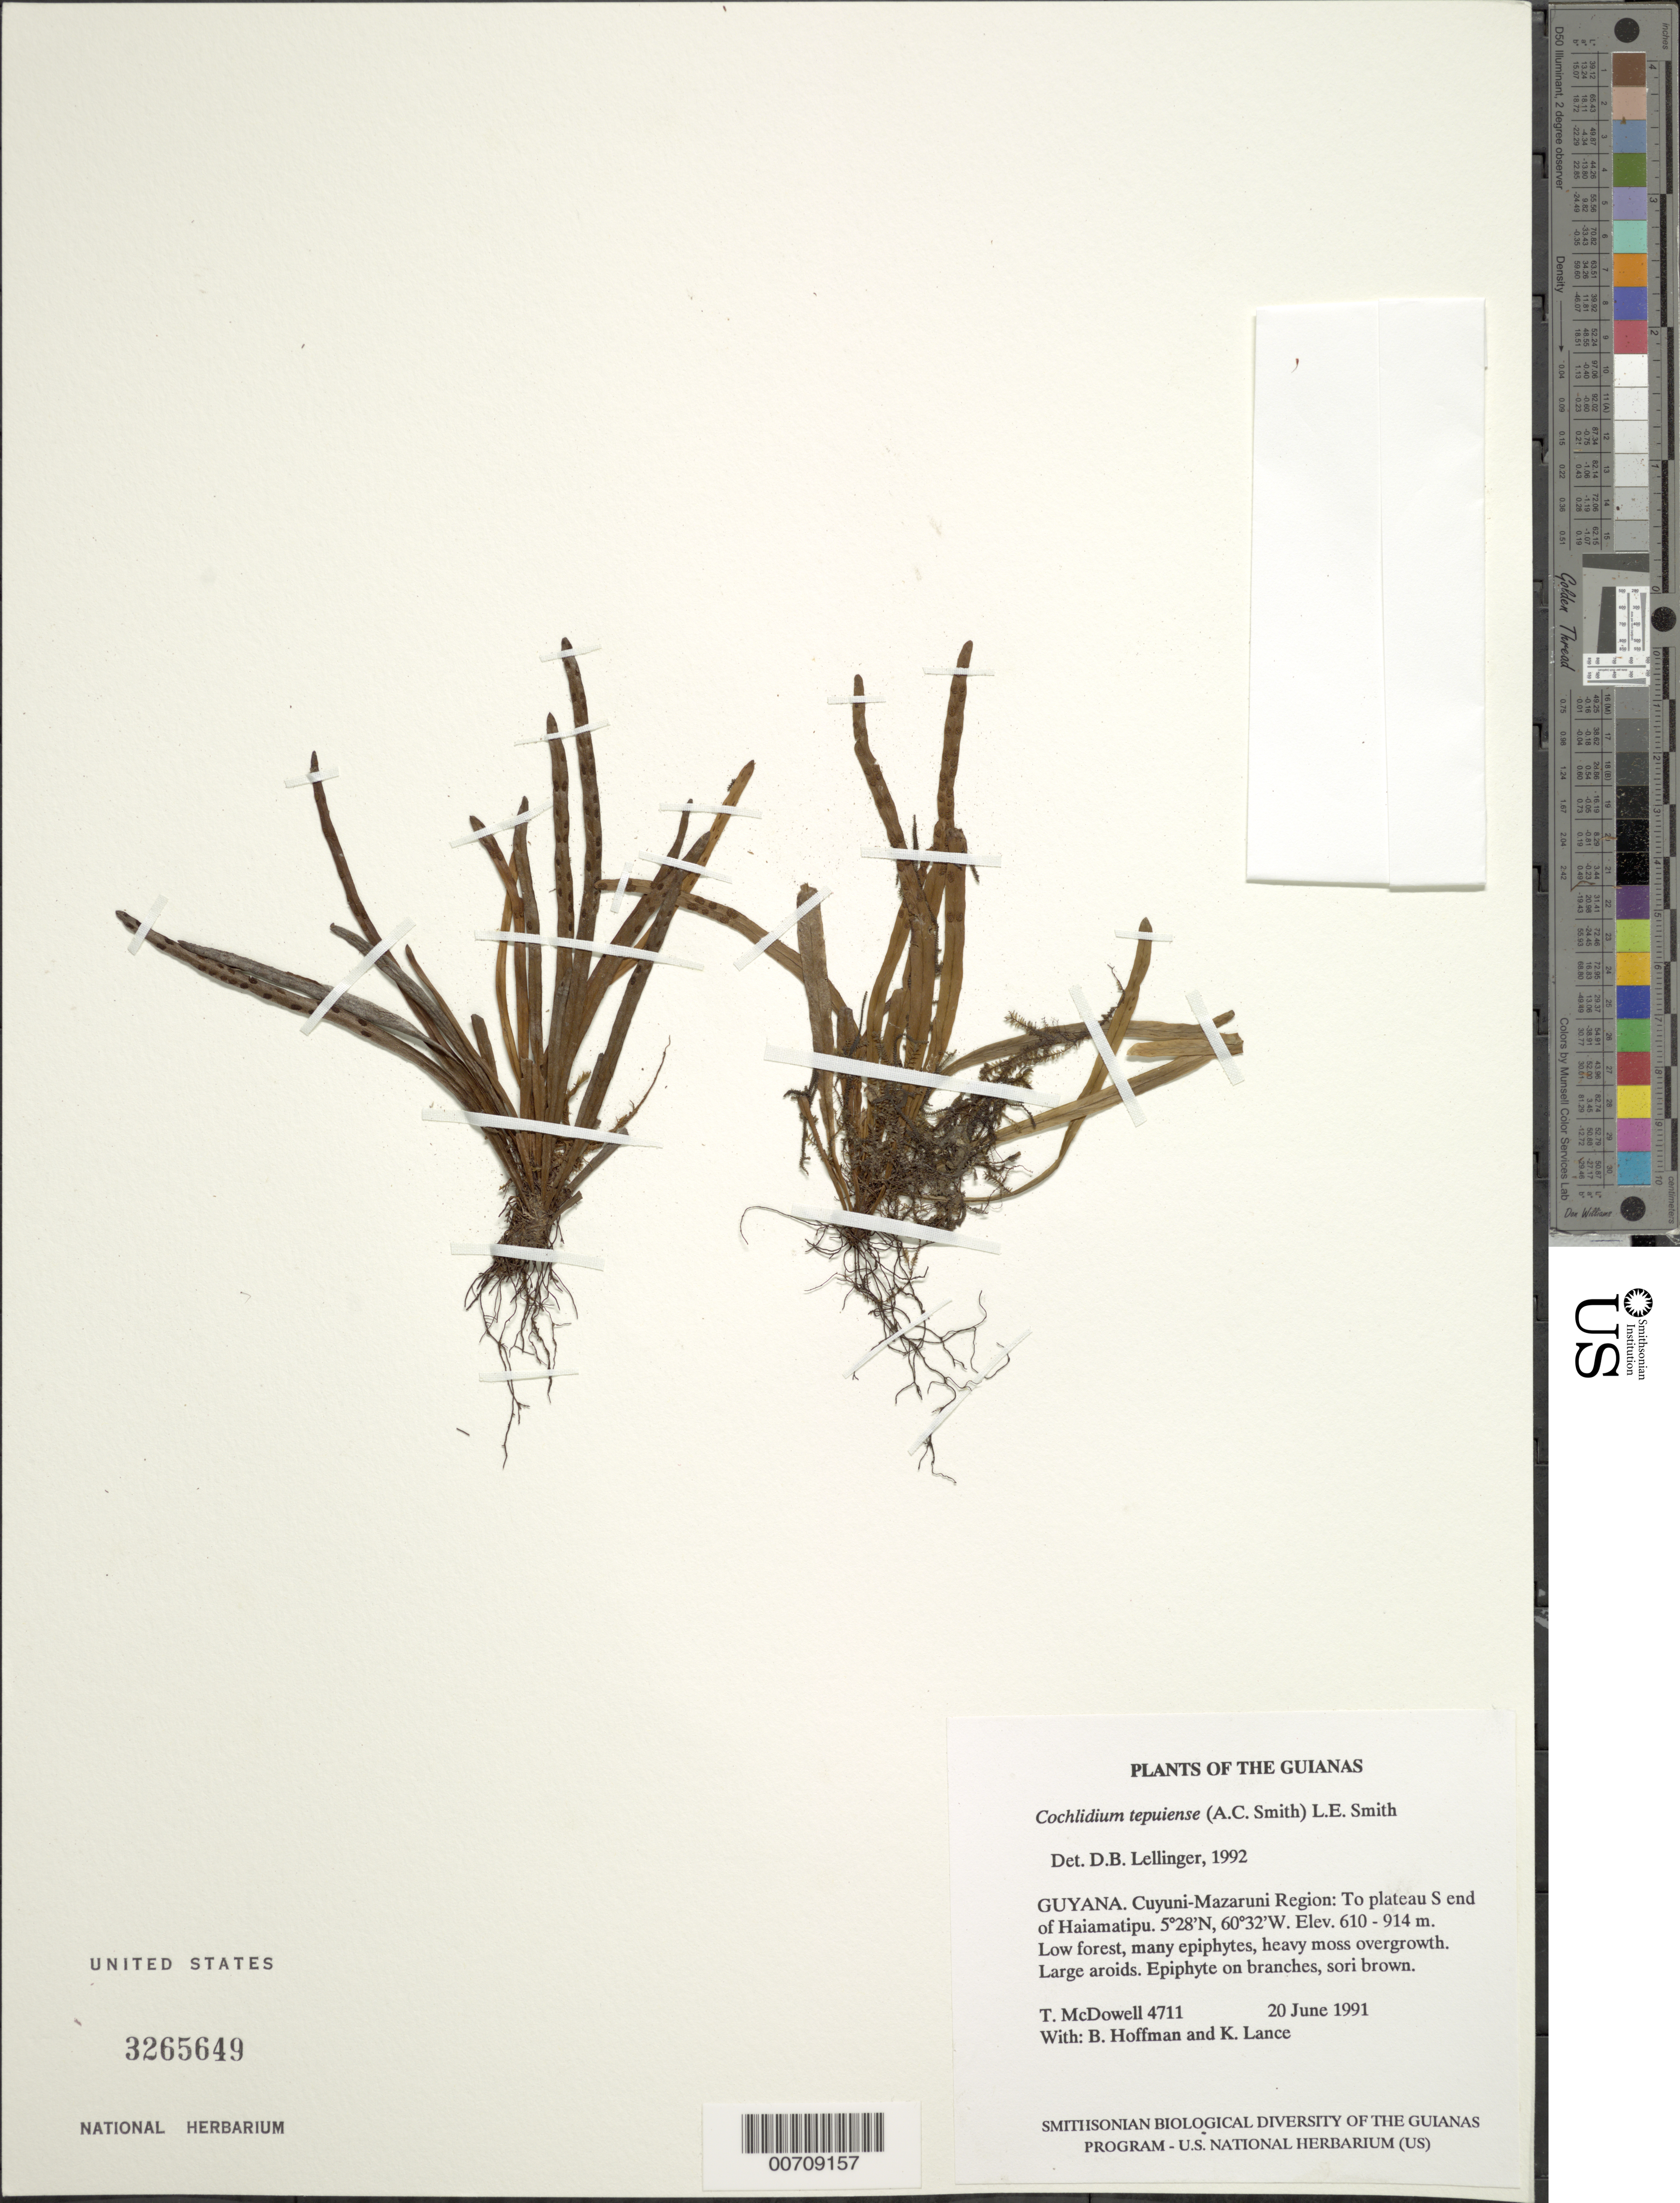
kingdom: Plantae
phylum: Tracheophyta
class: Polypodiopsida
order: Polypodiales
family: Polypodiaceae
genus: Cochlidium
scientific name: Cochlidium tepuiense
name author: (A.C. Sm.) L.E. Bishop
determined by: Lellinger, David B., (BOT), Smithsonian Institution - National Museum of Natural History (UNITED STATES)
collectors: T. McDowell, B. Hoffman & K. Lance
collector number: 4711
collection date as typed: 20 June 1991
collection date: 1991-06-20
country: Guyana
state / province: Cuyuni-Mazaruni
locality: To plateau at South end of Haiamatipu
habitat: Low forest, many epiphytes, heavy moss overgrowth. Large aroids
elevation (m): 610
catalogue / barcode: US 3265649